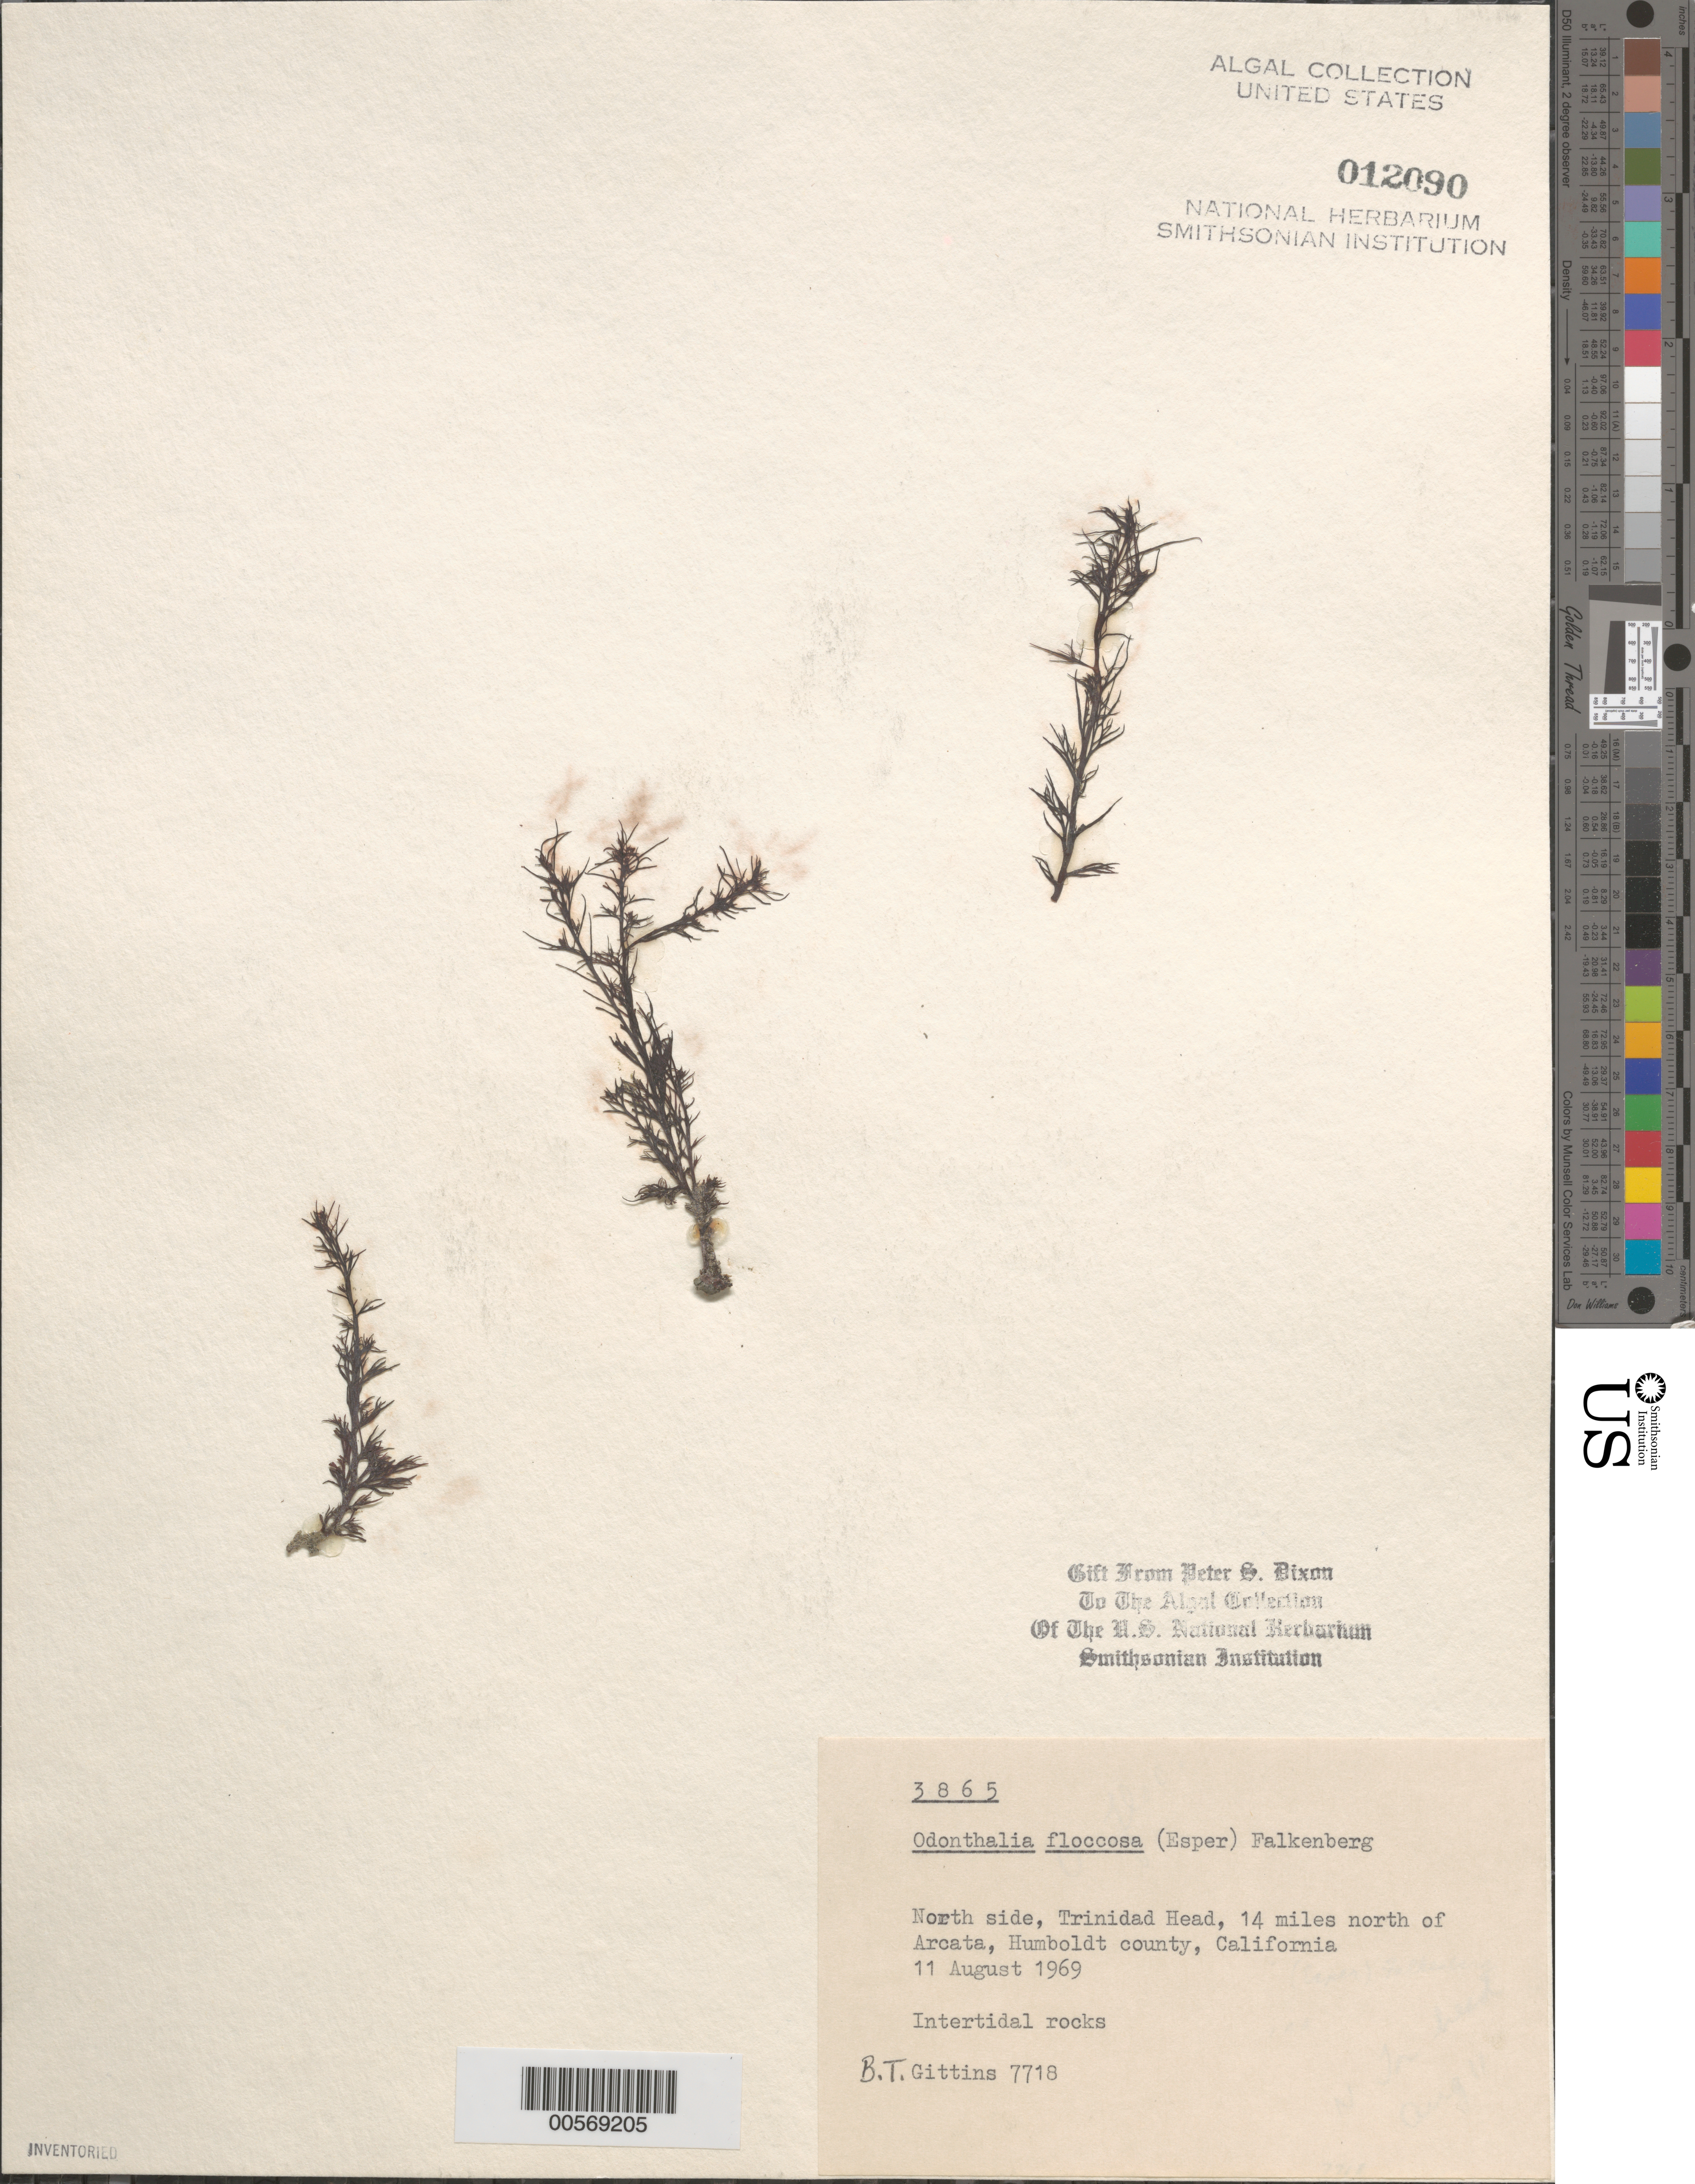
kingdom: Plantae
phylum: Rhodophyta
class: Florideophyceae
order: Ceramiales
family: Rhodomelaceae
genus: Odonthalia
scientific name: Odonthalia floccosa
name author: (Esper) Falkenb.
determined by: Dixon, P. S.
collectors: B. Gittins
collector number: BTG 7718 & PSD 3865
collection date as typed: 11 Aug 1969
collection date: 1969-08-11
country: United States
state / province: California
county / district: Humboldt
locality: Trinidad Head, 14 miles north of Arcata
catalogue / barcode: US 12090